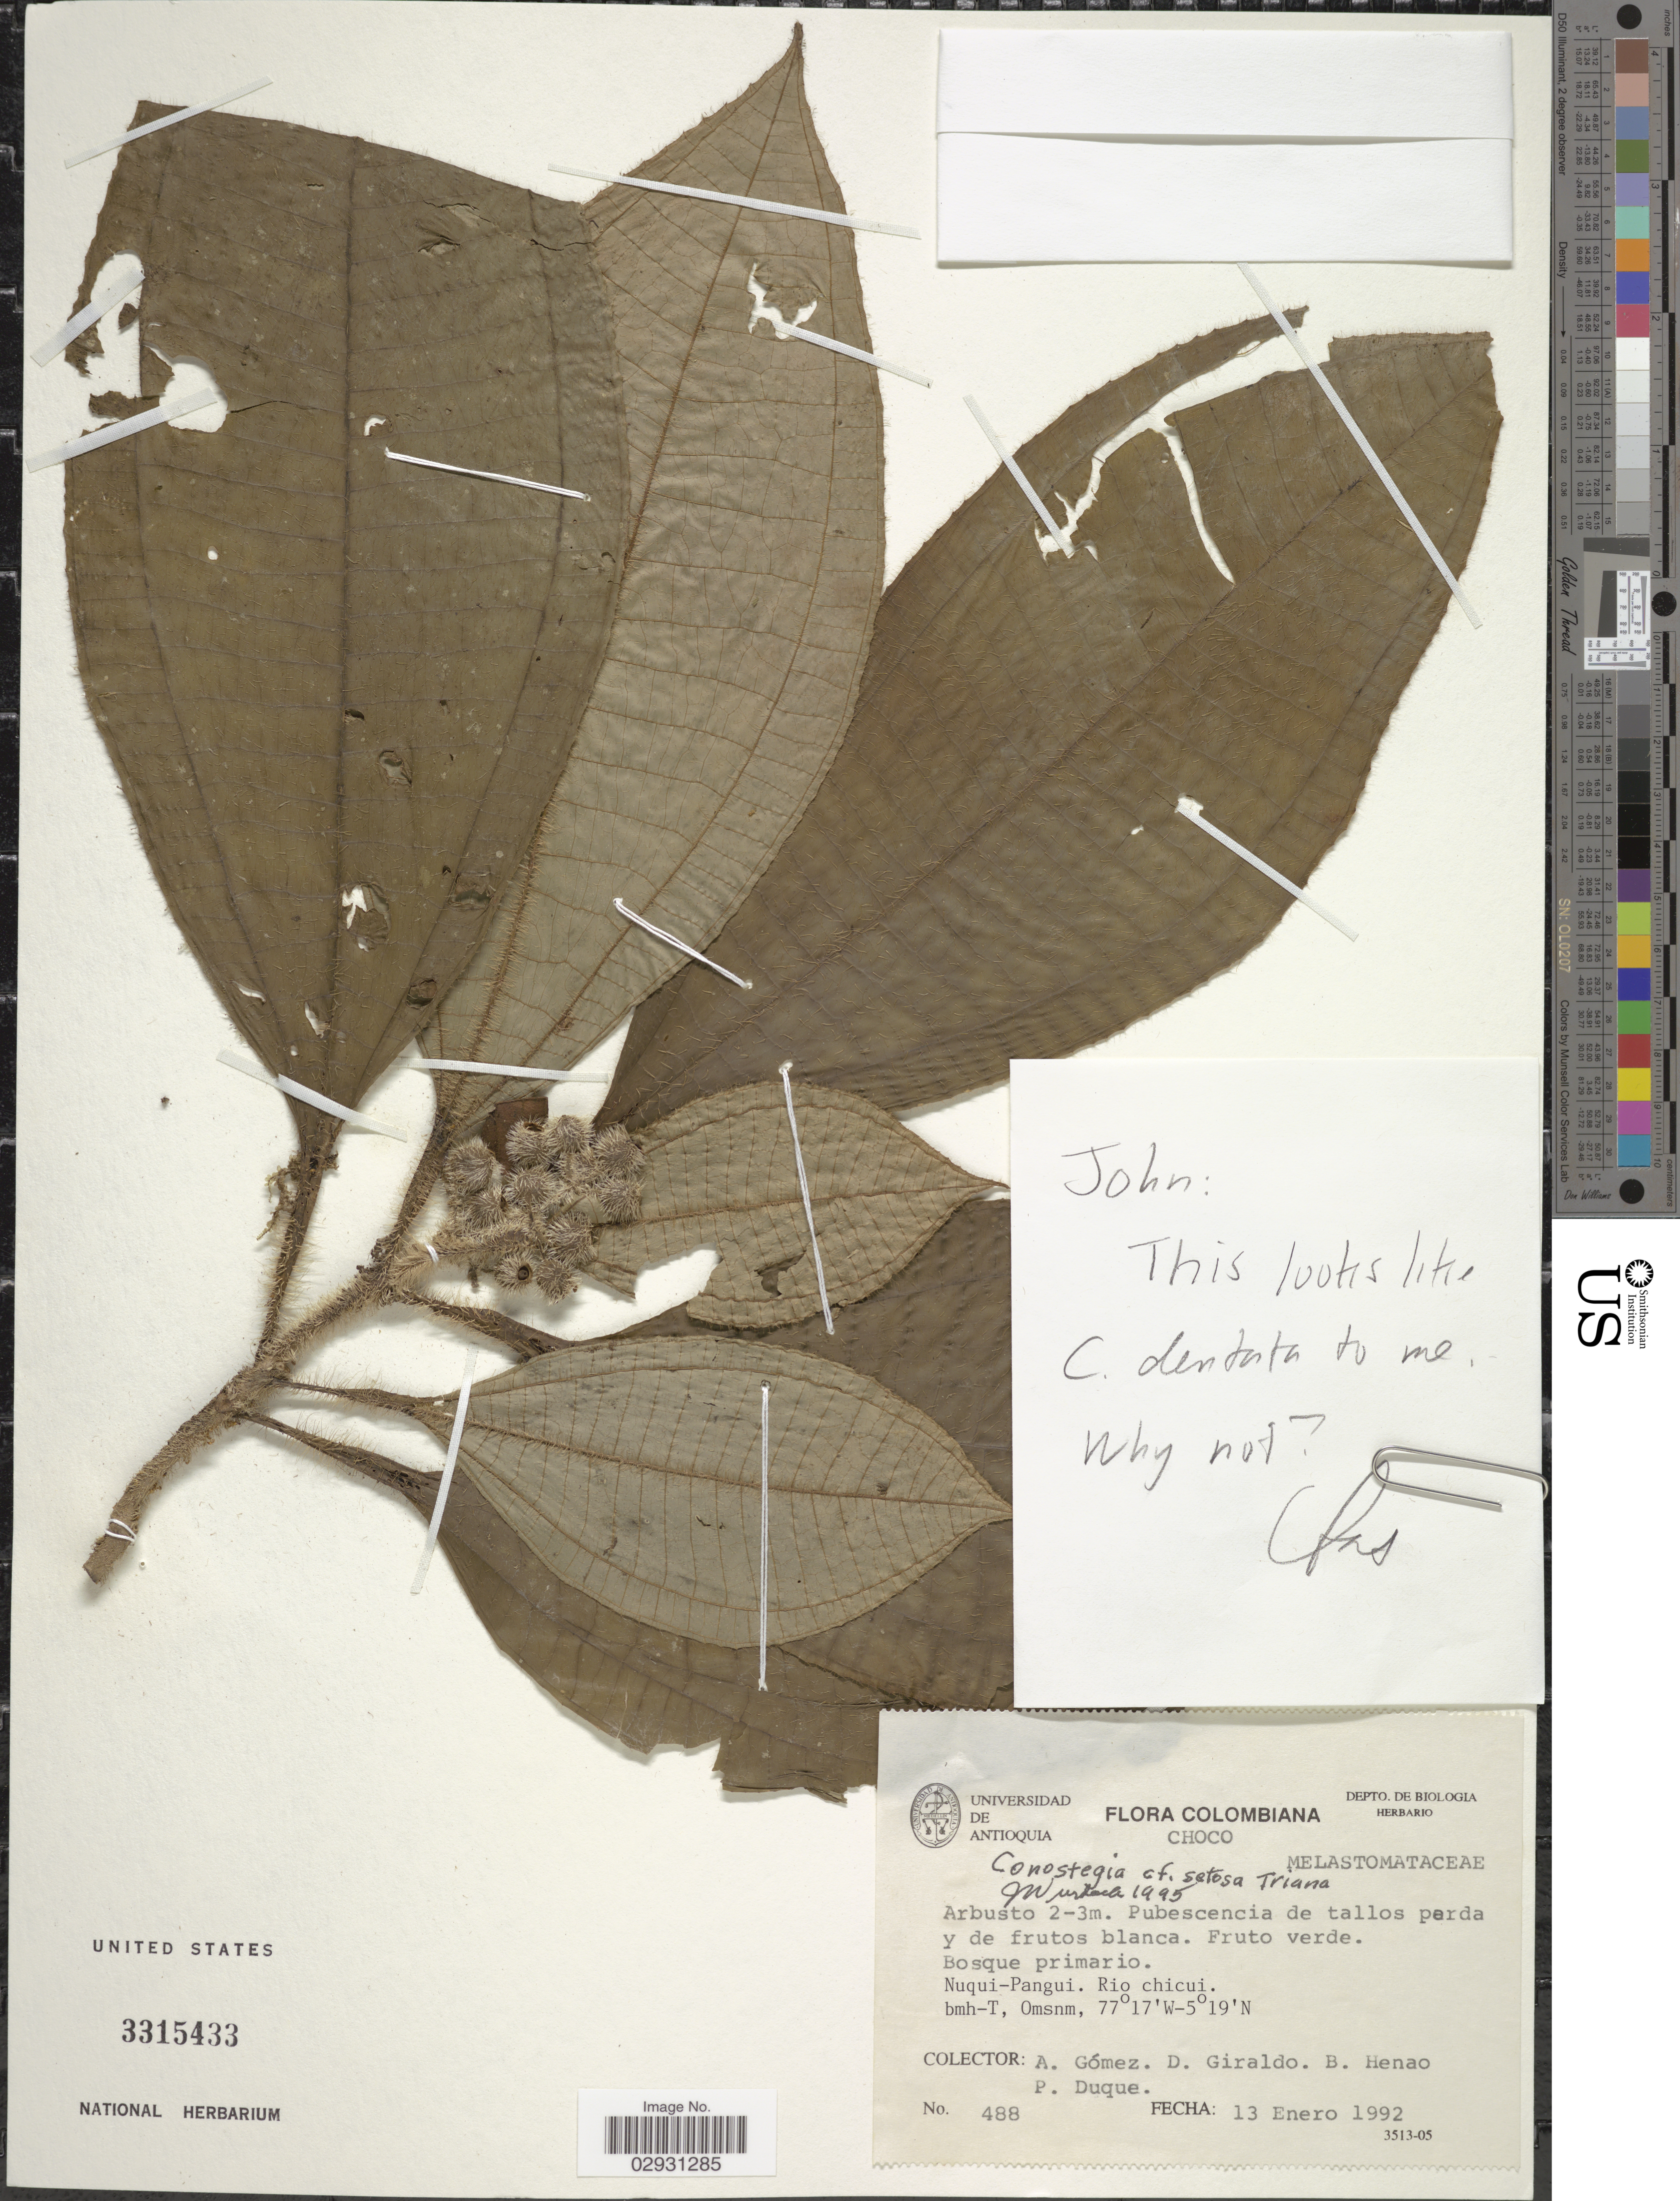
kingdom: Plantae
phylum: Tracheophyta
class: Magnoliopsida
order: Myrtales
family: Melastomataceae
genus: Conostegia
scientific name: Conostegia dentata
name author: Triana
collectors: A. Gómez, D. Giraldo, B. Henao & P. Duque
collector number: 488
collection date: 1992-01-13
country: Colombia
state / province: Chocó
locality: Nuqui-Pangui. Rio chicui. bmh-T.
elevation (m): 0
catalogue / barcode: US 3315433